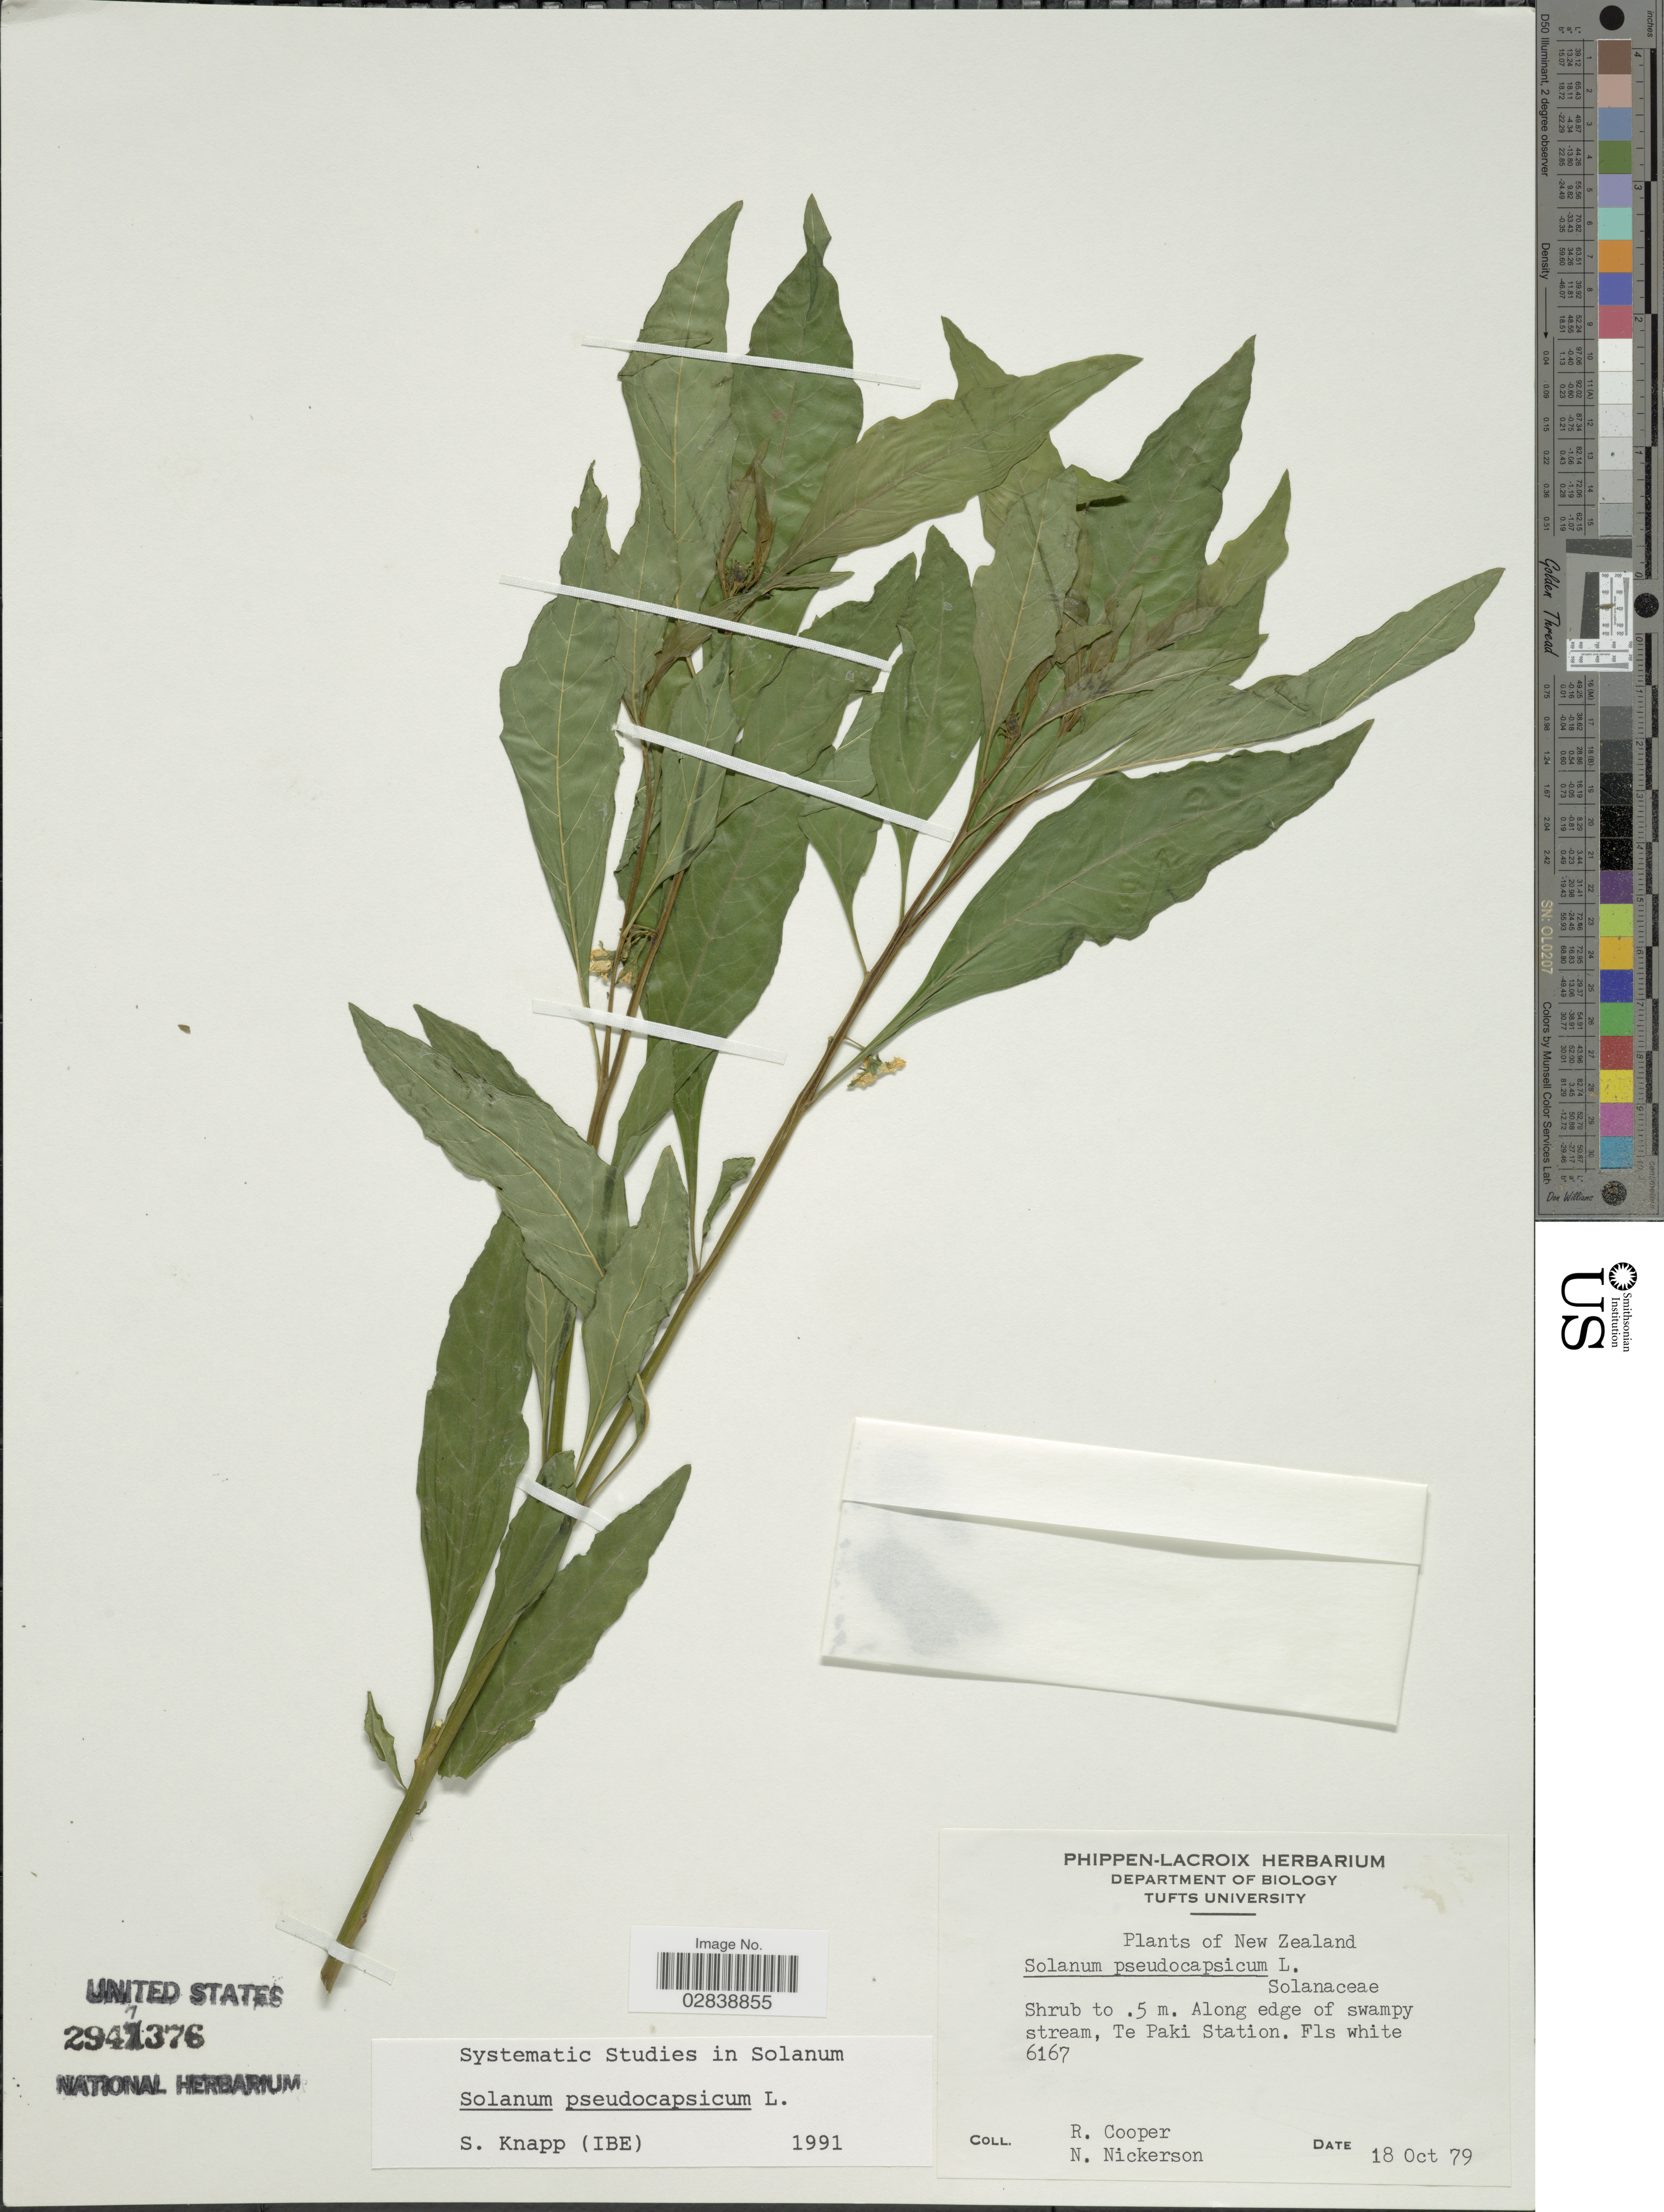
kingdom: Plantae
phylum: Tracheophyta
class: Magnoliopsida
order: Solanales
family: Solanaceae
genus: Solanum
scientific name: Solanum pseudocapsicum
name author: L.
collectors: R. Cooper & N. Nickerson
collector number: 6167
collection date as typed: Transcribed d/m/y: 18/10/79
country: New Zealand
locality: Along edge of swampy stream, Te Paki Station.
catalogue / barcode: US 2947376